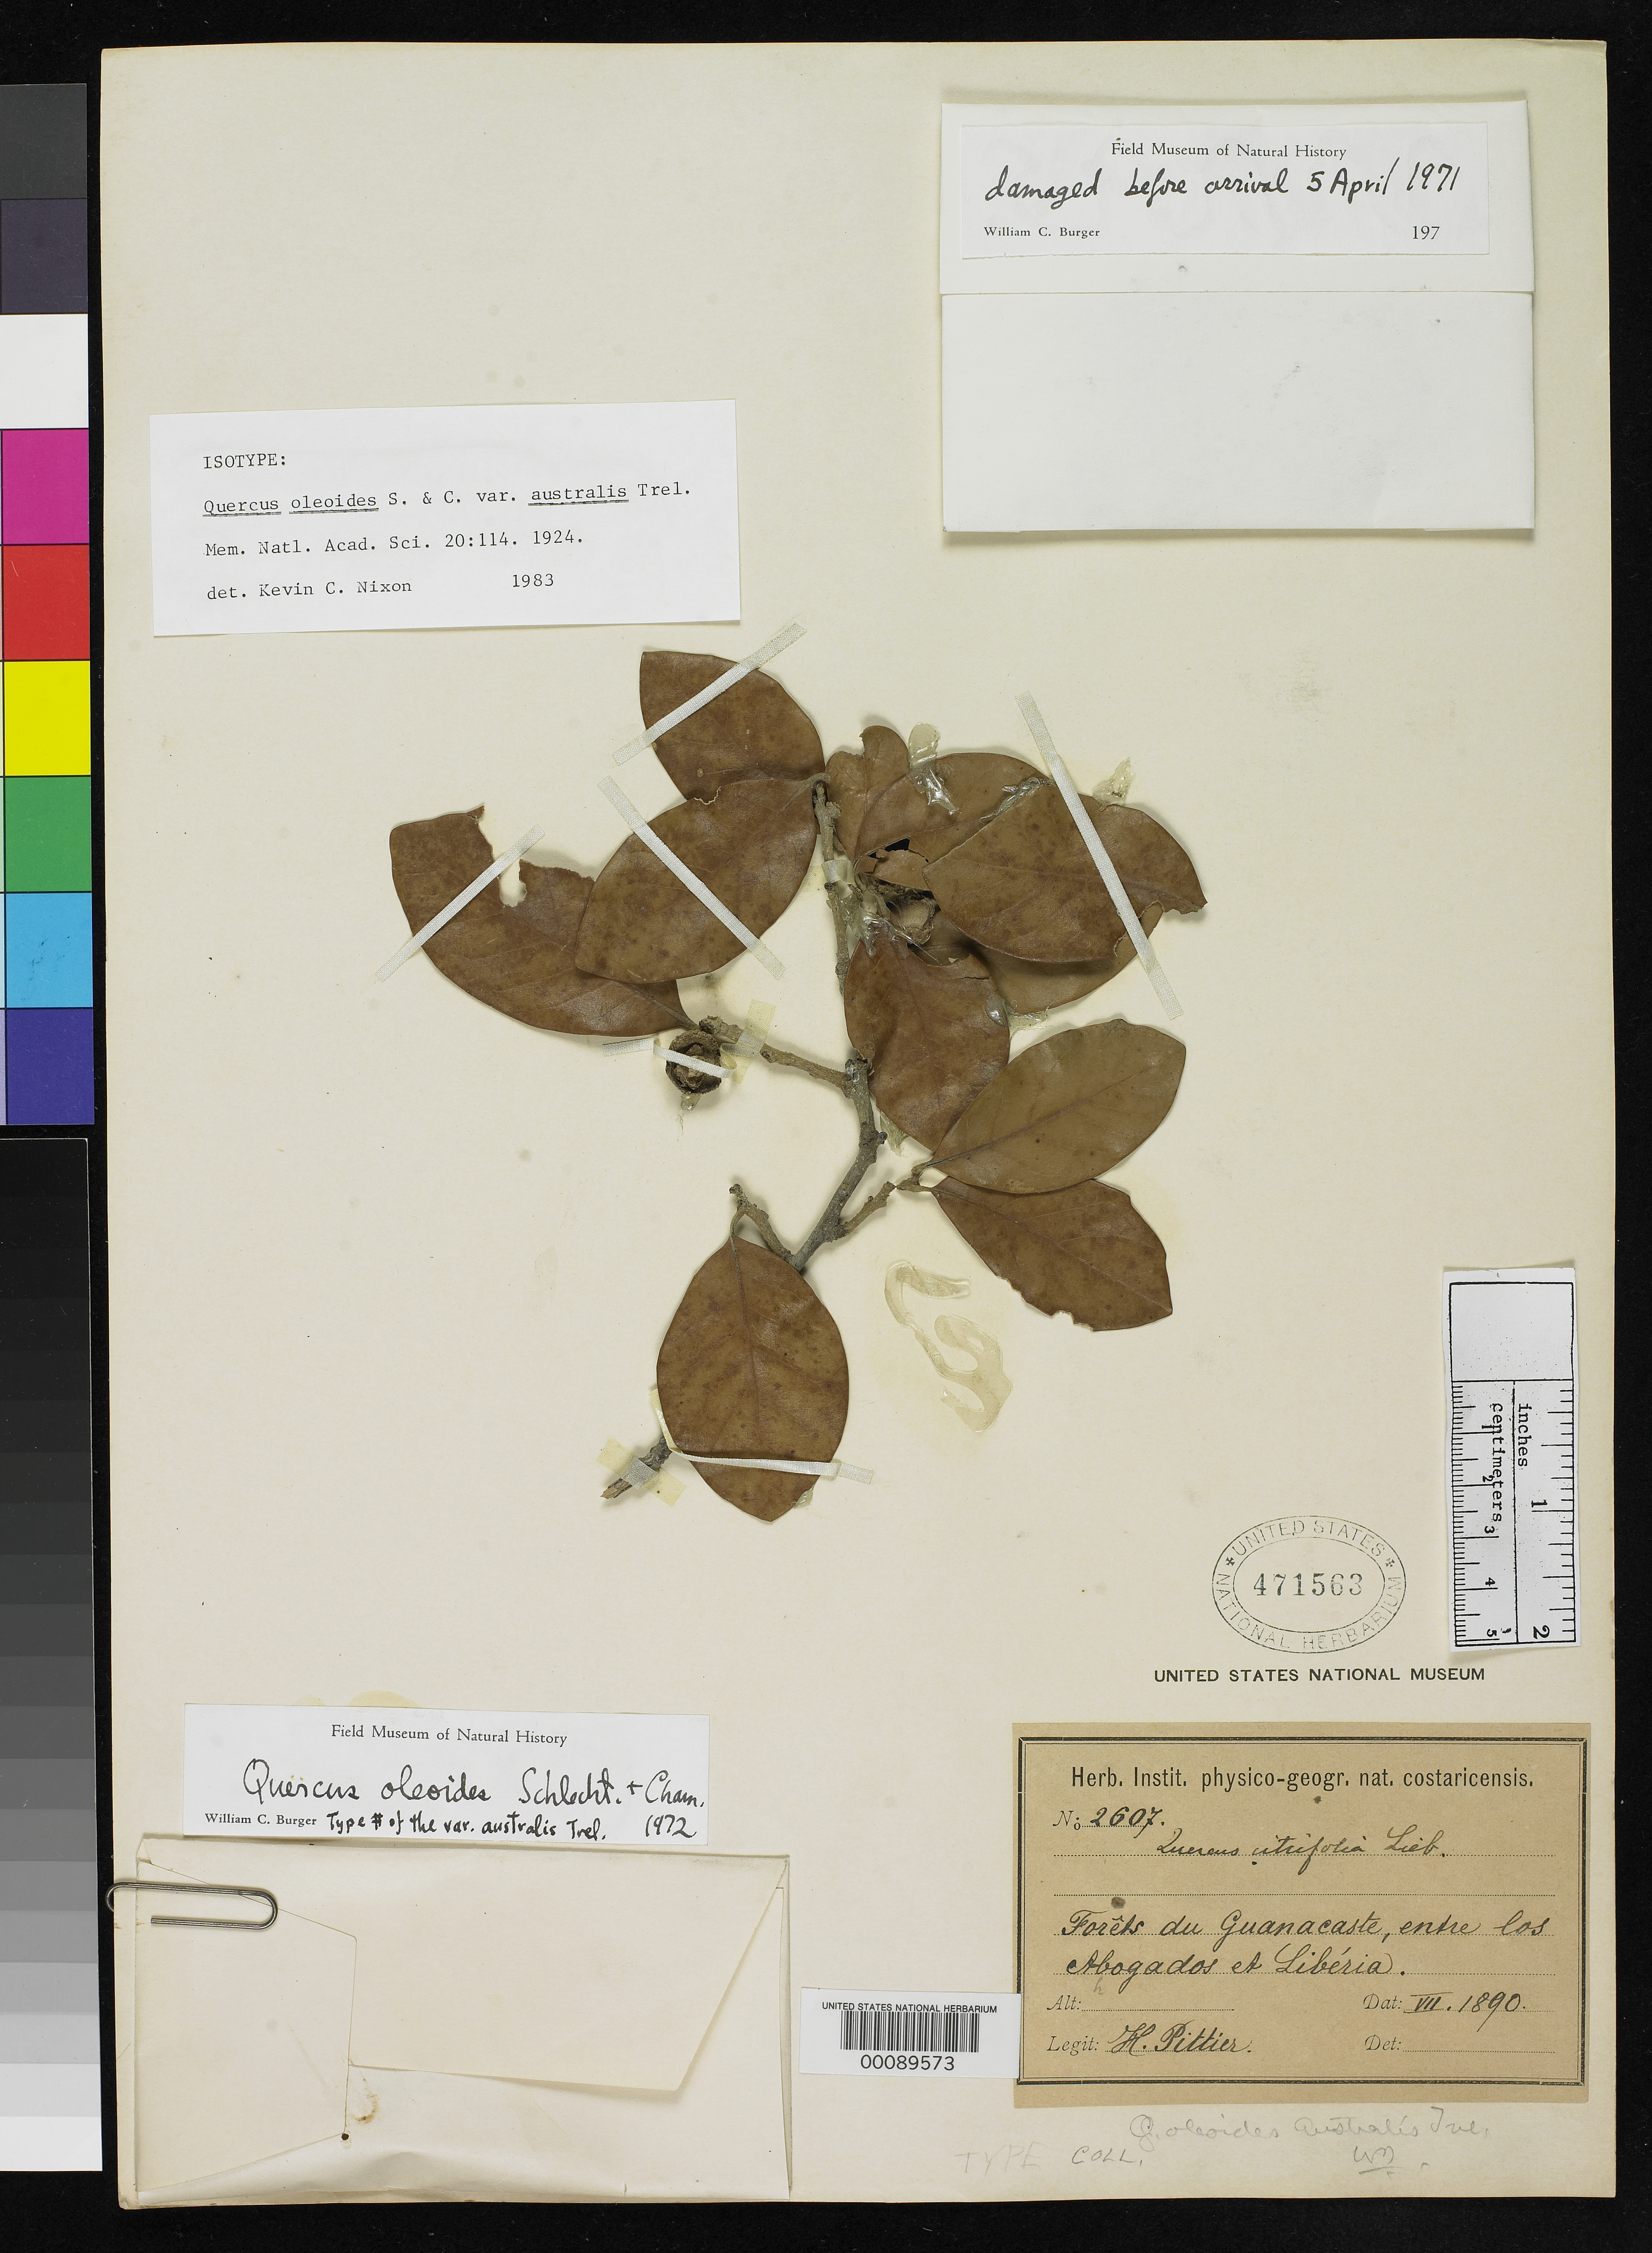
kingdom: Plantae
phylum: Tracheophyta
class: Magnoliopsida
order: Fagales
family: Fagaceae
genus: Quercus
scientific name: Quercus oleoides var. australis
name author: Trel.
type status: Isotype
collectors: H. F. Pittier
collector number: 2607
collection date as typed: Jul 1890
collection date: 1890-07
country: Costa Rica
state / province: Guanacaste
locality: Volcan de Barba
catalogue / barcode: US 471563